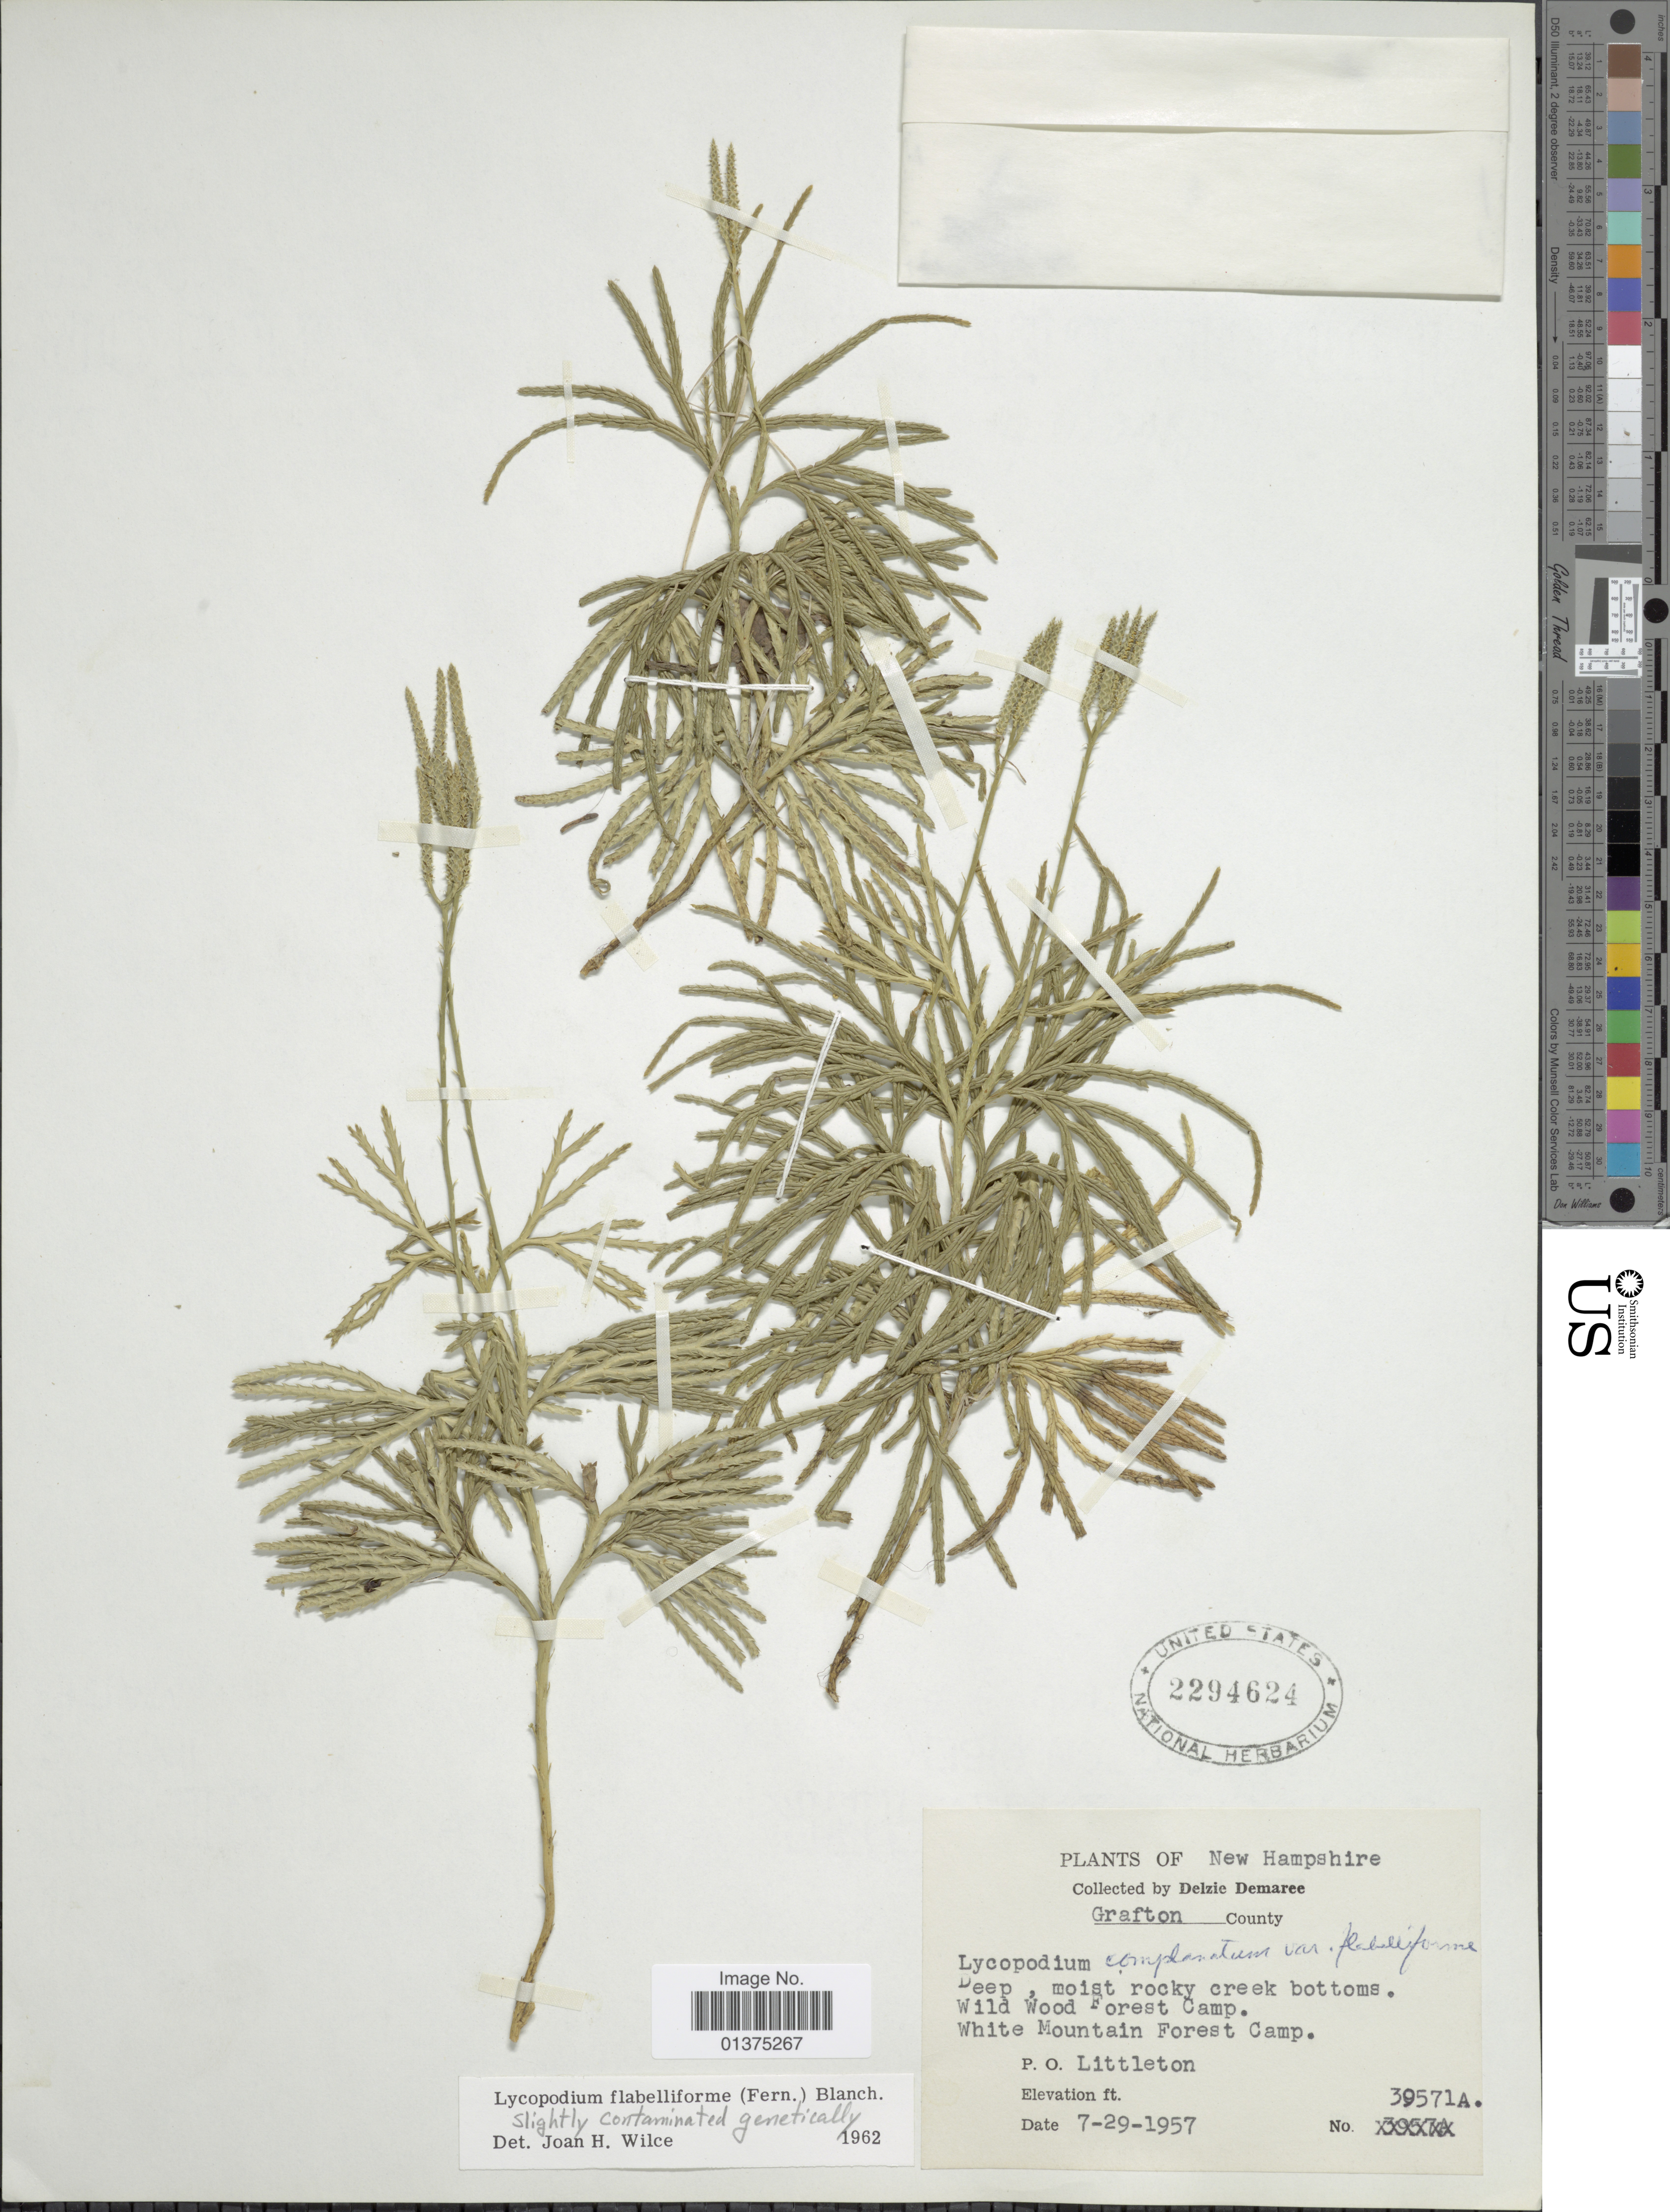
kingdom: Plantae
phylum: Tracheophyta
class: Lycopodiopsida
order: Lycopodiales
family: Lycopodiaceae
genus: Diphasiastrum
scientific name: Diphasiastrum digitatum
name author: (Dill. ex A. Braun) Holub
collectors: D. Demaree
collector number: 39571A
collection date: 1957-07-29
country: United States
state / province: New Hampshire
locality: Grafton County, White Mountain Forest Camp, P.O.Littleton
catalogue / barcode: US 2294624